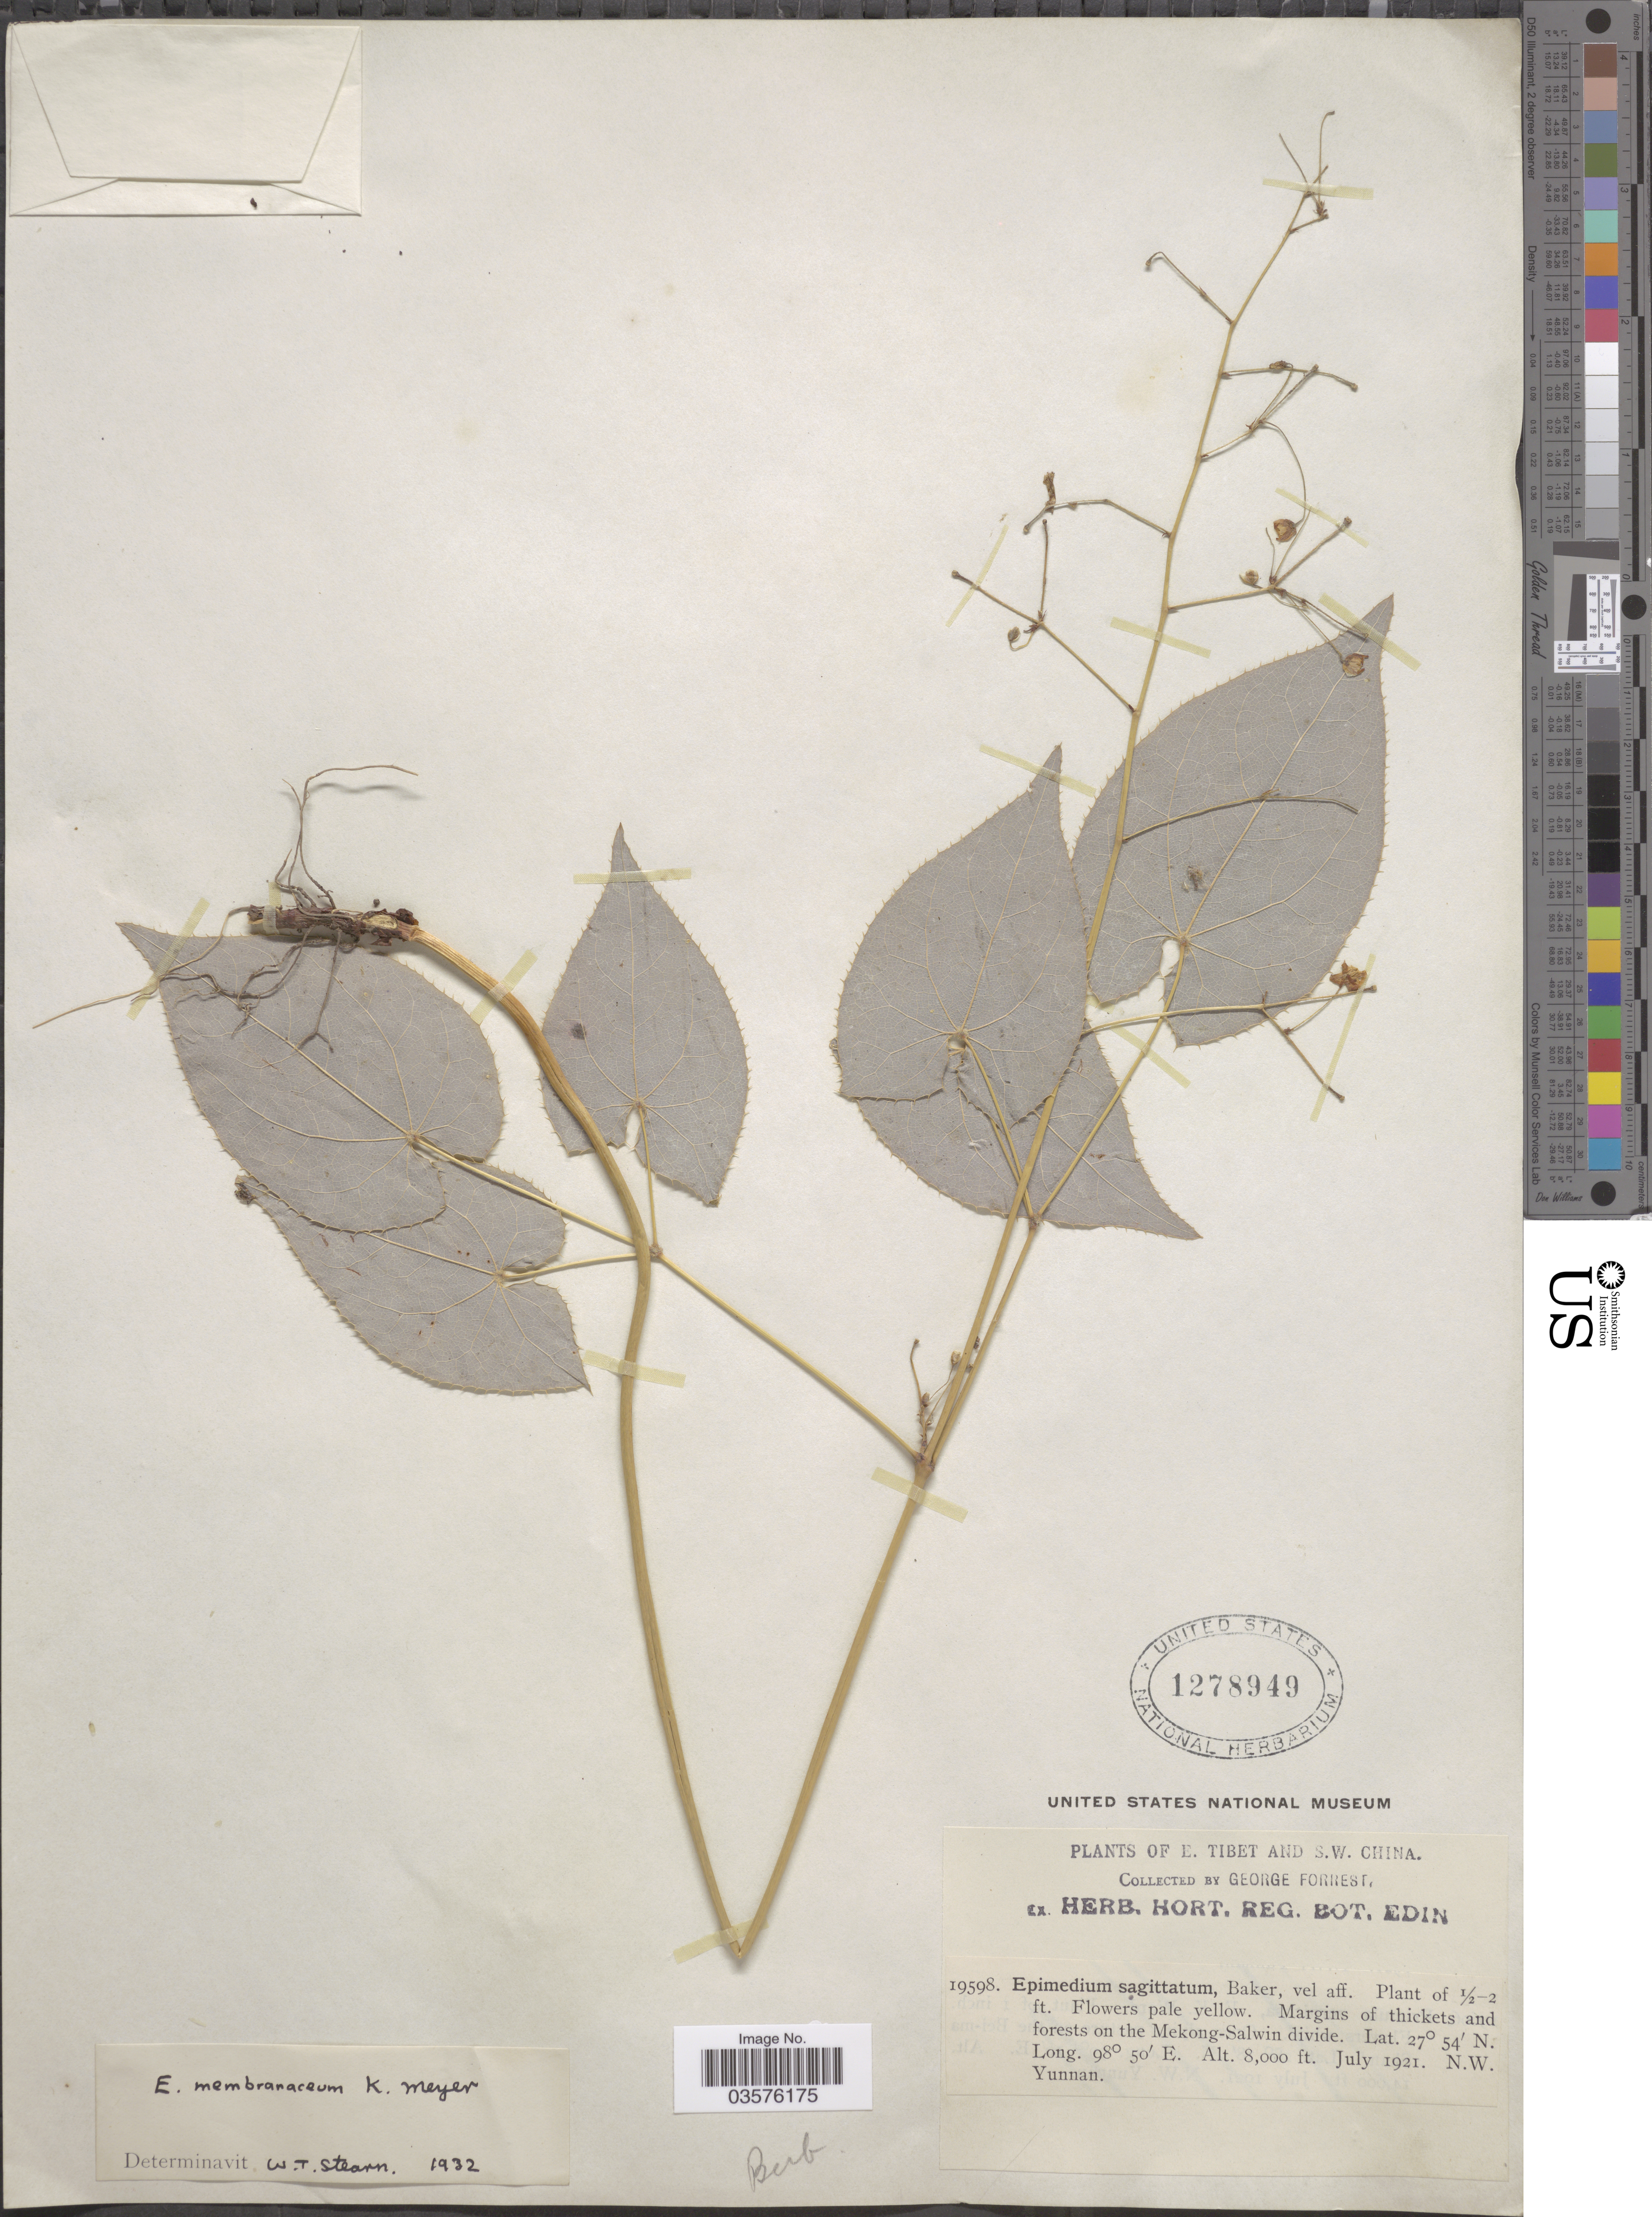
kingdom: Plantae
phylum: Tracheophyta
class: Magnoliopsida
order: Ranunculales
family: Berberidaceae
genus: Epimedium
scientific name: Epimedium membranaceum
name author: K. Mey.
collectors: G. Forrest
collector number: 19598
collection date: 1921-07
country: China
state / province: Yunnan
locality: S.W. China. Margins of thickets and forests on the Mekong-Salwin divide. N.W. Yunnan.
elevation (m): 2438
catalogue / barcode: US 1278949